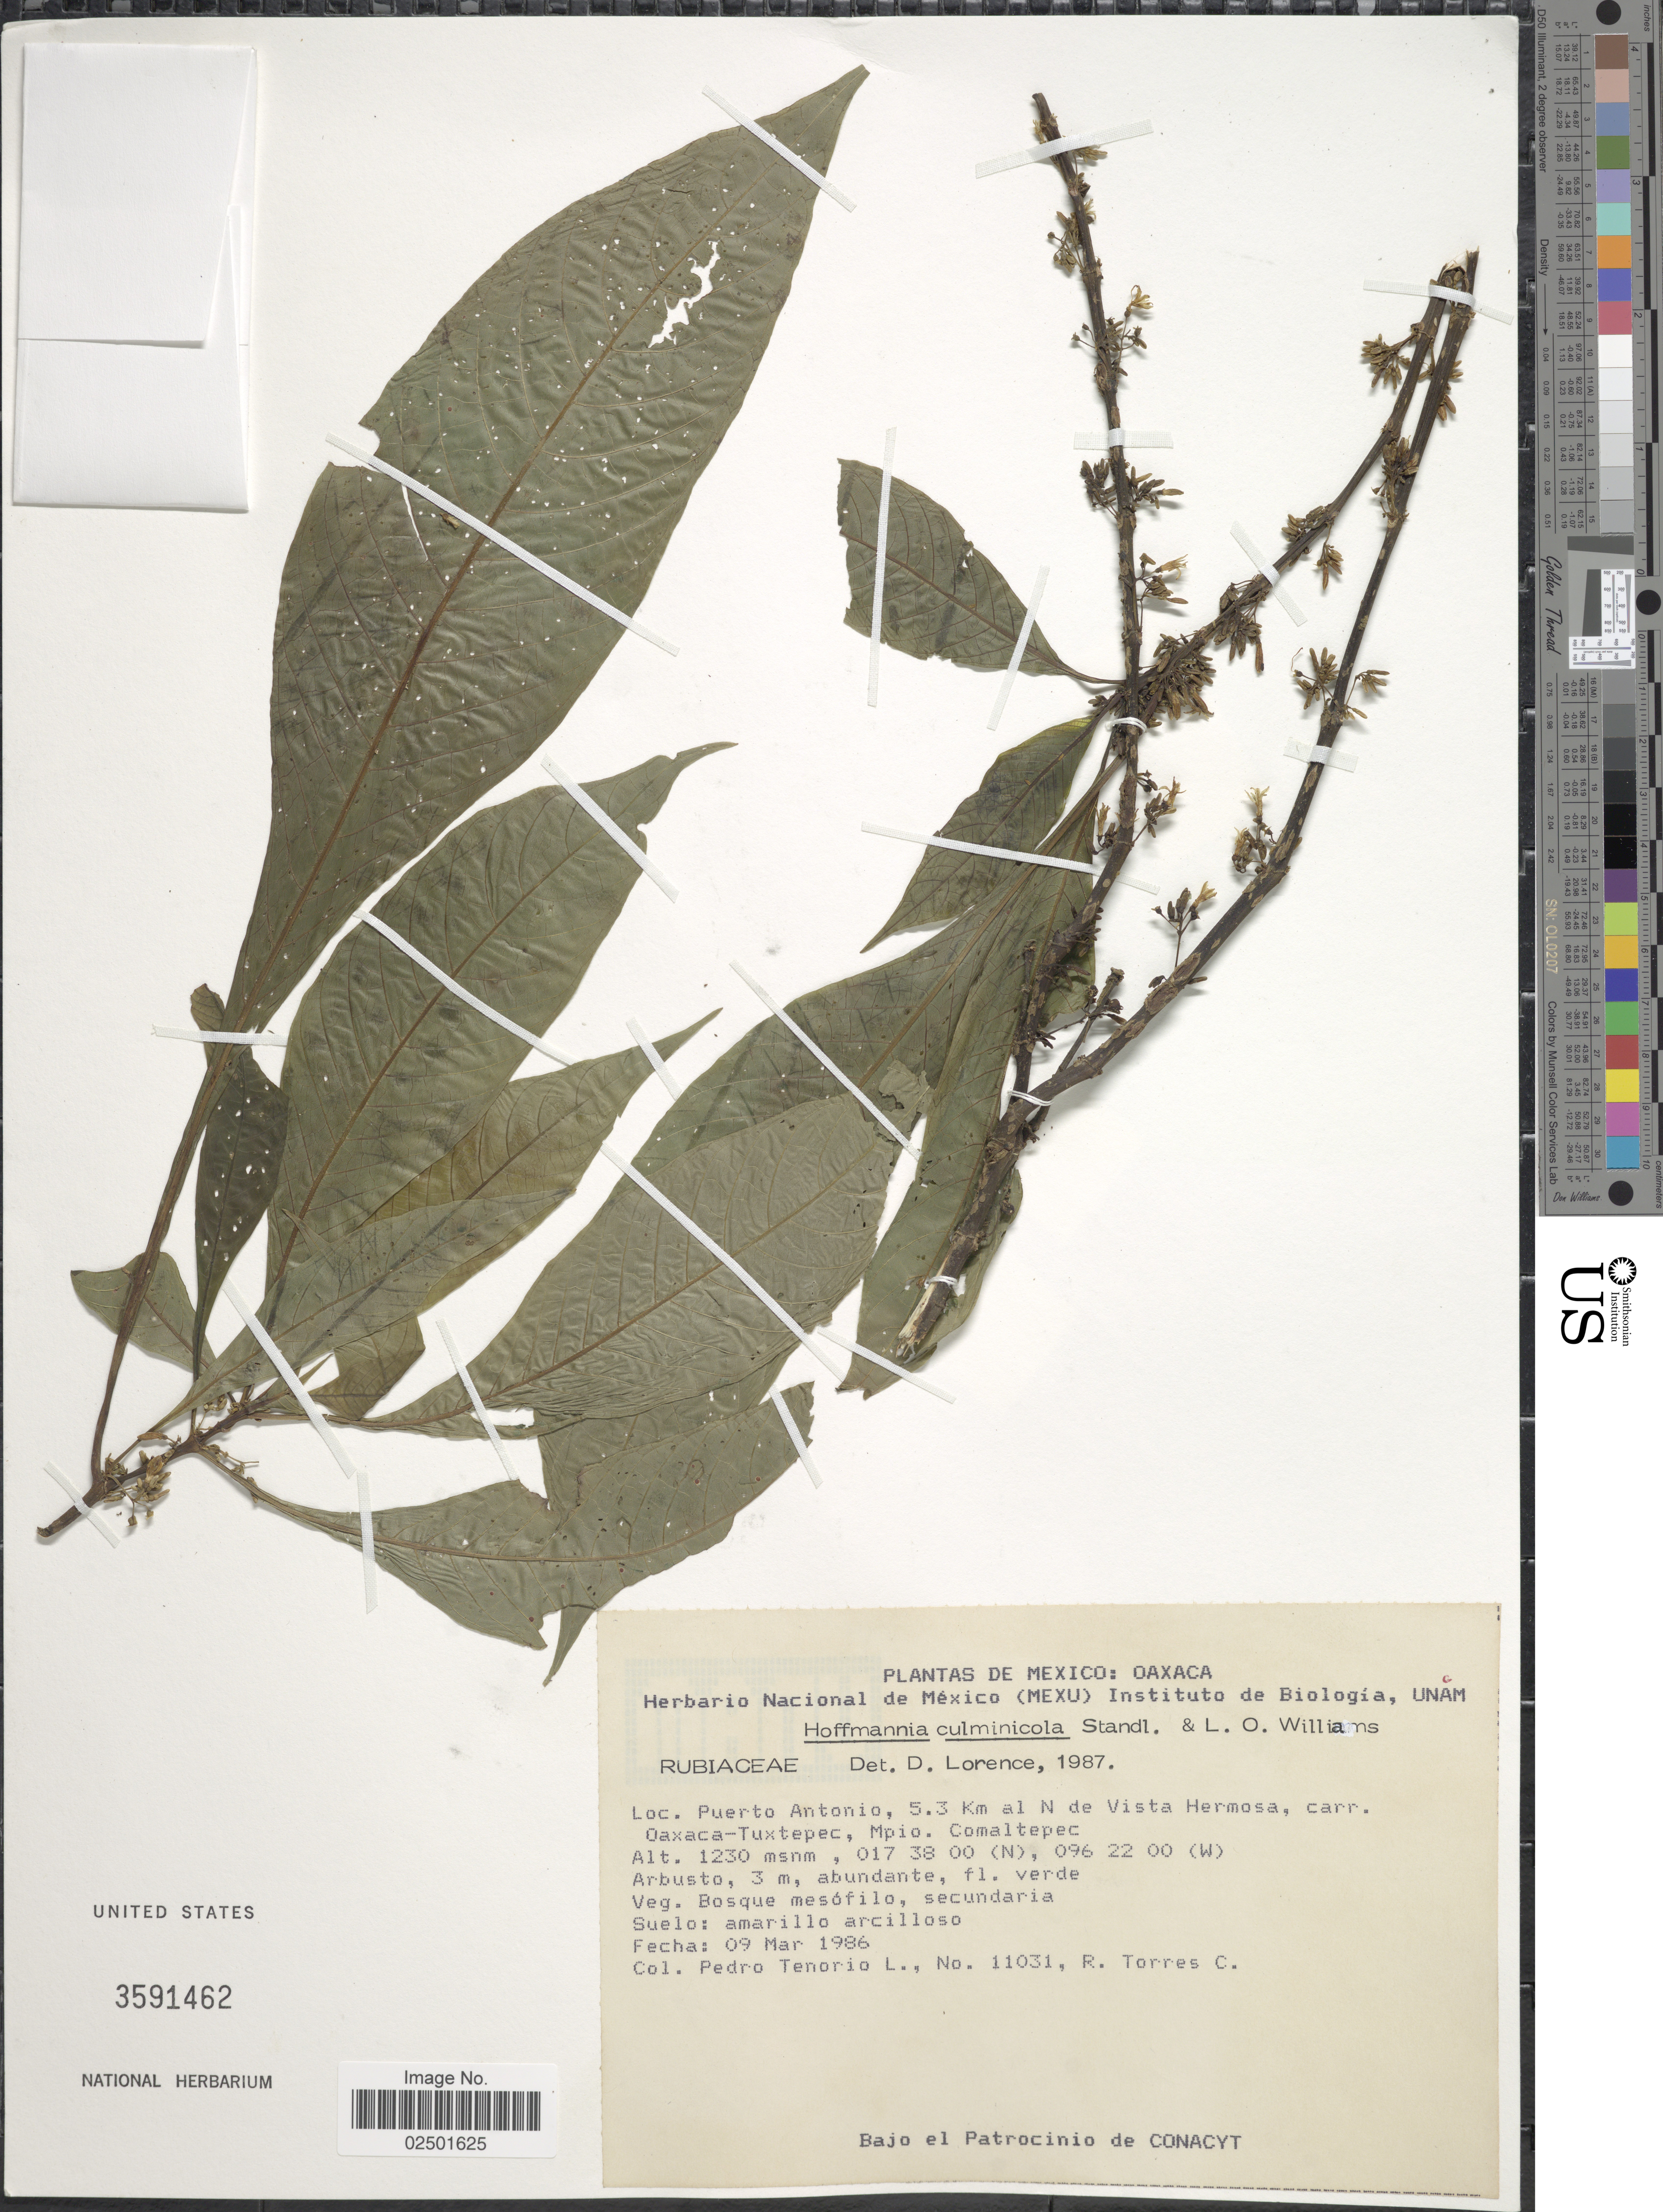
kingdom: Plantae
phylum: Tracheophyta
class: Magnoliopsida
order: Gentianales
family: Rubiaceae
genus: Hoffmannia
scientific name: Hoffmannia culminicola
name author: Standl. & L.O. Williams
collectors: P. Tenorio L. & R. Torres C.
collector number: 11031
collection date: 1986-03-09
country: Mexico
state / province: Oaxaca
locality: Puerto Antonio, 5.3 Km al N de Vista Hermosa, carr. Oaxaca-Tuxtepec, Mpio. Comaltepec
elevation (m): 1230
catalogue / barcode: US 3591462